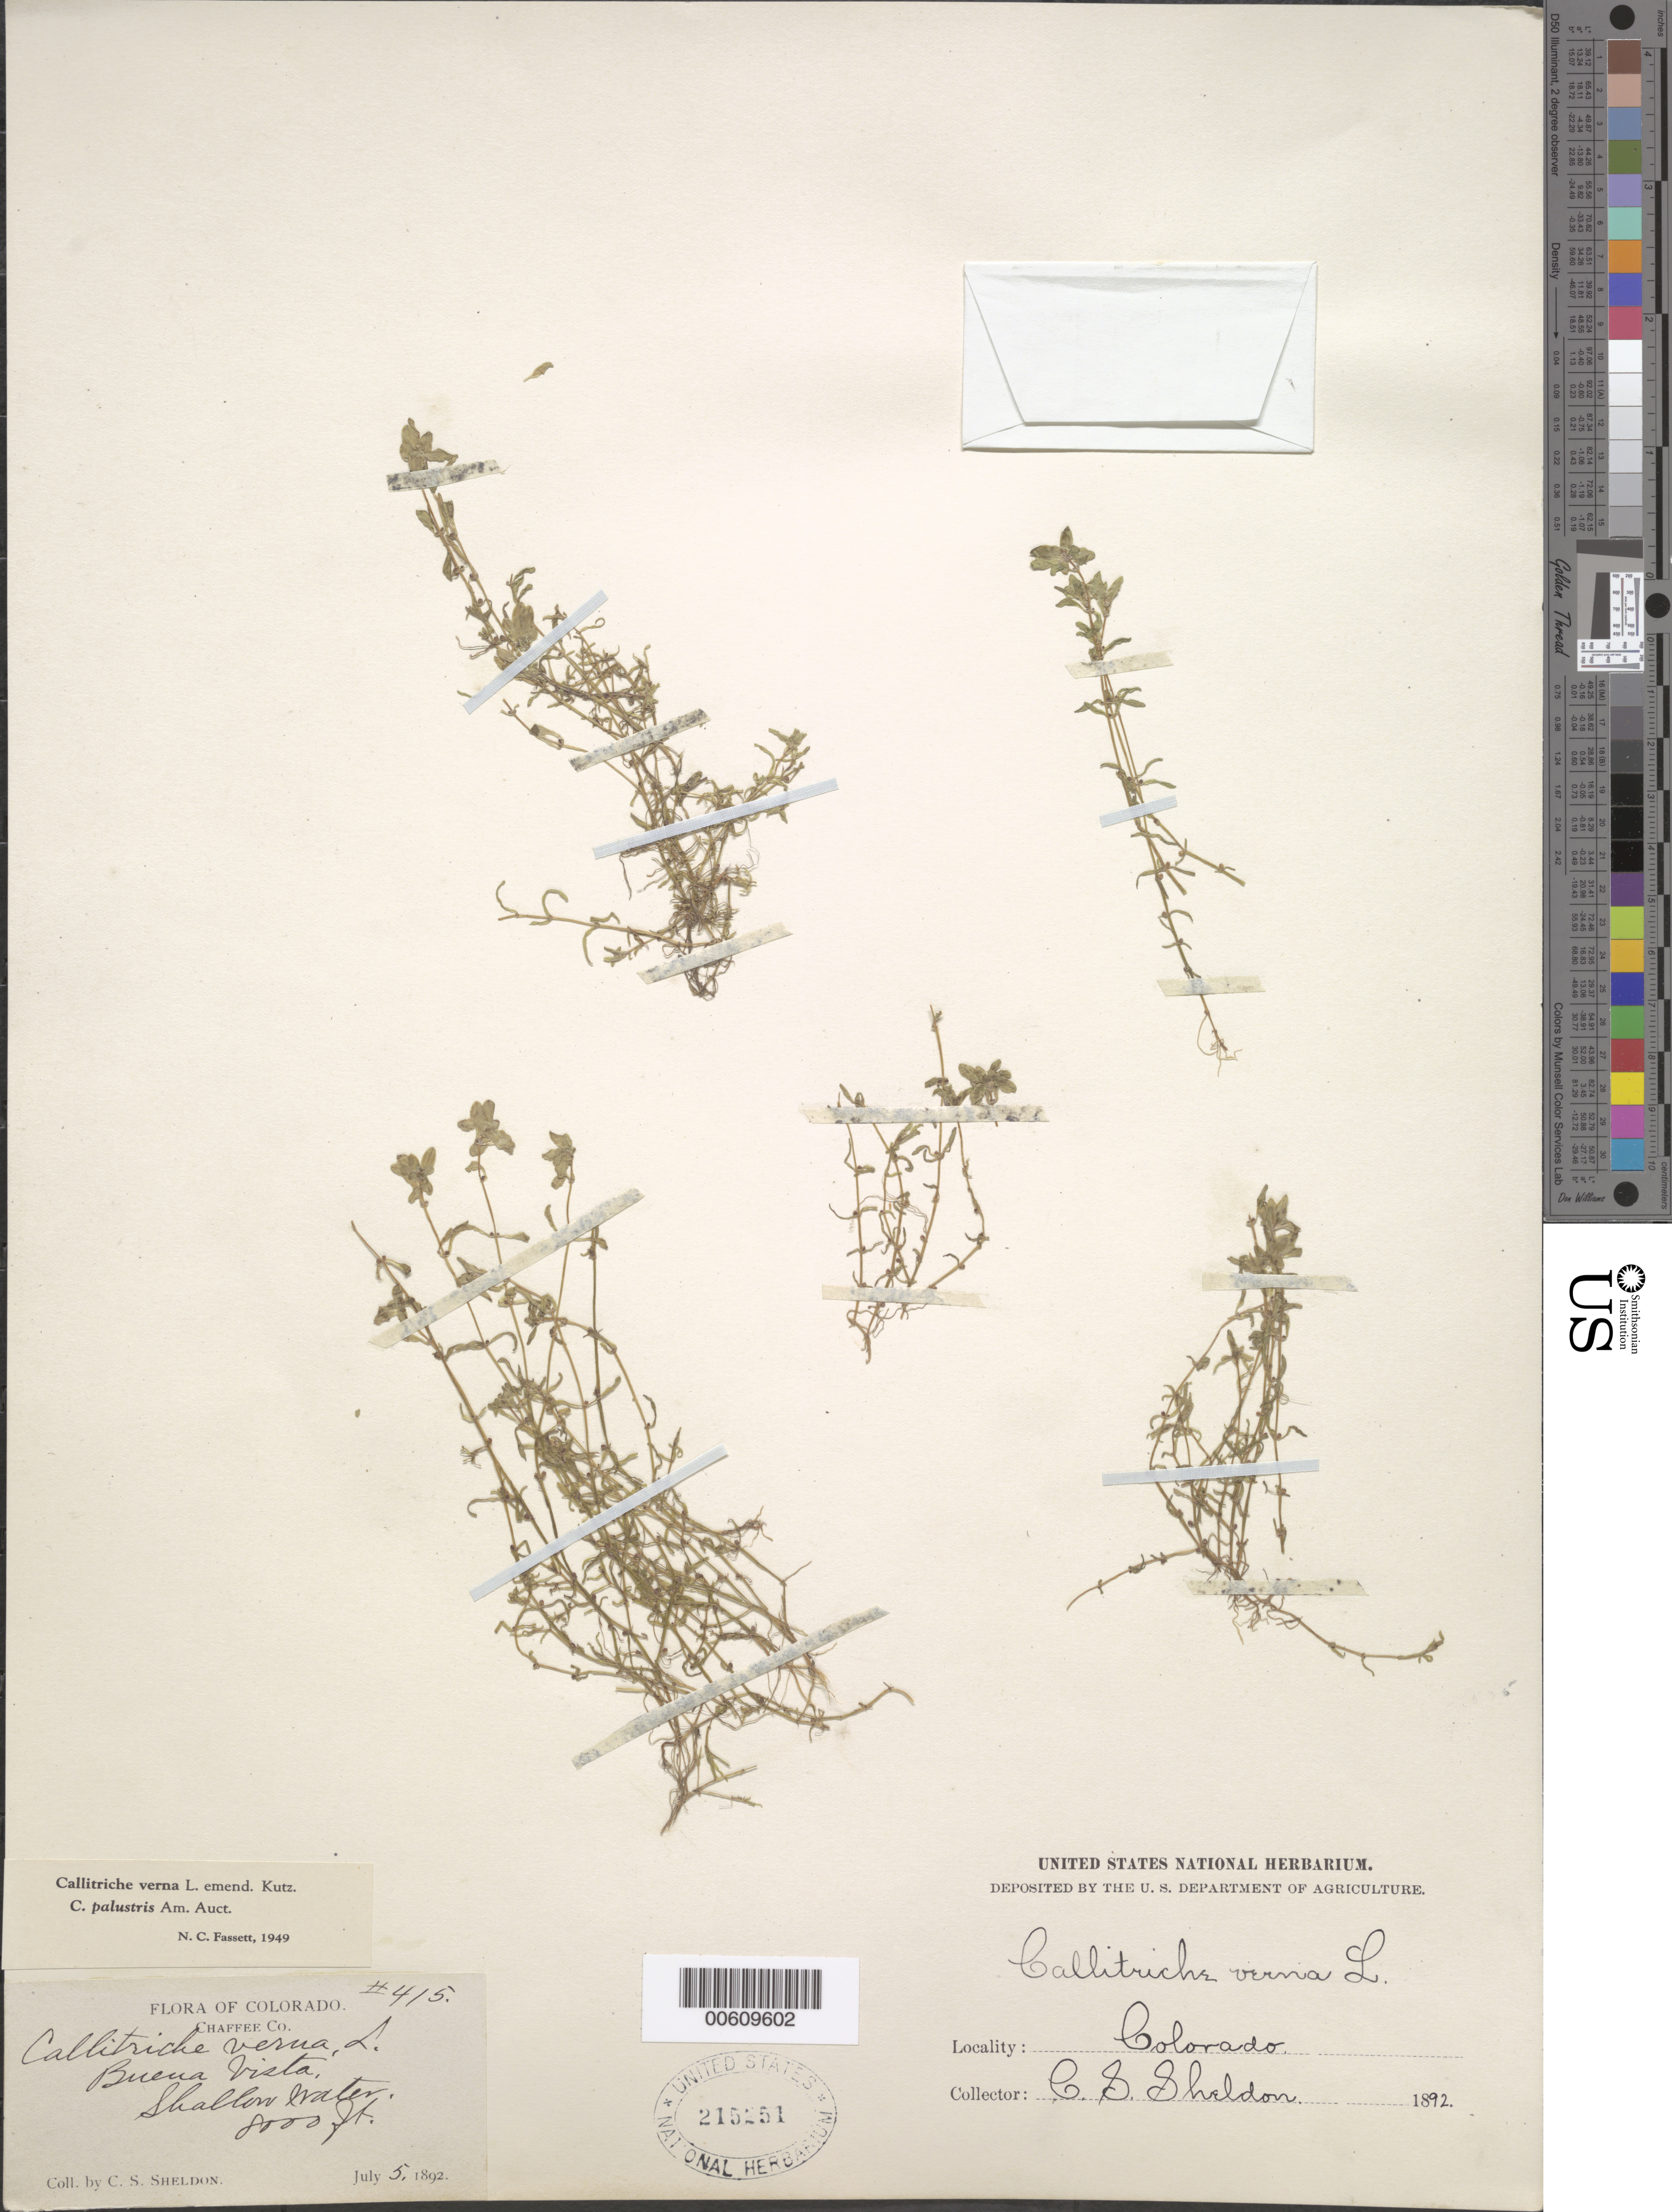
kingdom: Plantae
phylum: Tracheophyta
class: Magnoliopsida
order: Lamiales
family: Plantaginaceae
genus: Callitriche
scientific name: Callitriche verna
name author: L.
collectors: C. S. Sheldon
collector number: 415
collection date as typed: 05 Jul 1892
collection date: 1892-07-05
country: United States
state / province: Colorado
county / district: Chaffee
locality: Bueua Vista, Shallow Water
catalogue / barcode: US 215251